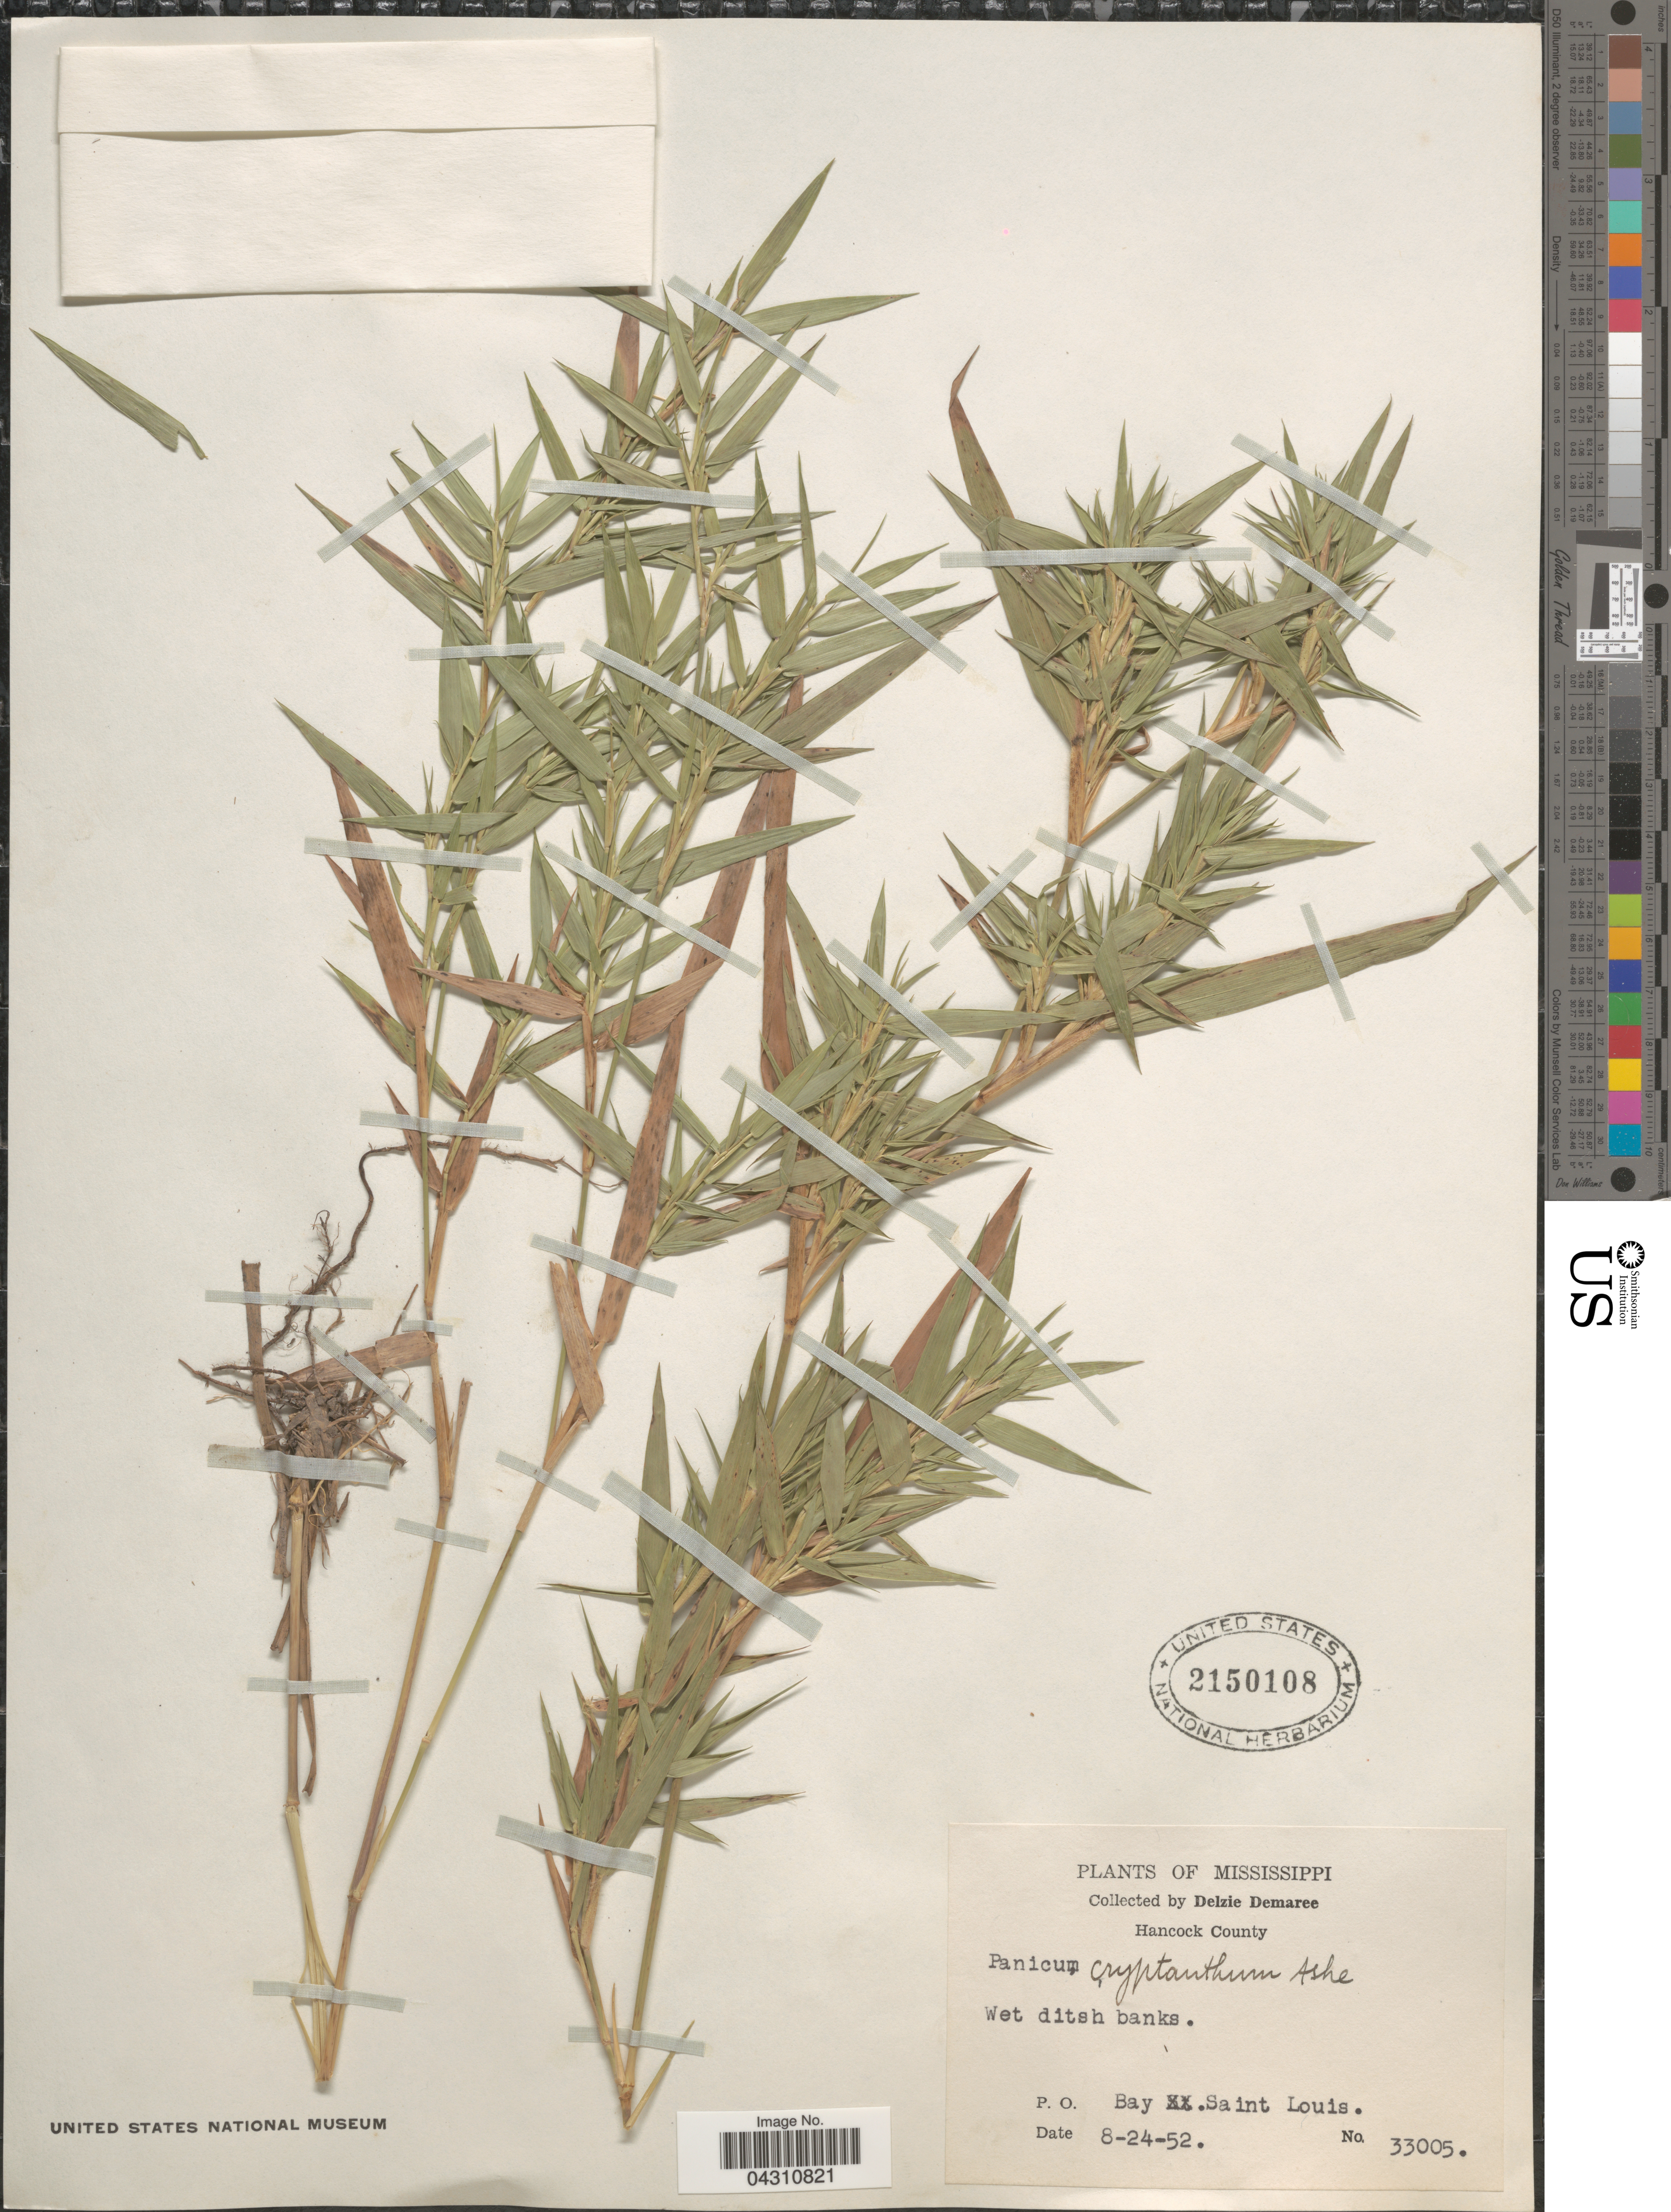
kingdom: Plantae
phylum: Tracheophyta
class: Liliopsida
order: Poales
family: Poaceae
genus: Dichanthelium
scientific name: Dichanthelium scabriusculum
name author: (Elliott) Gould & C.A. Clark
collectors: D. Demaree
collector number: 33005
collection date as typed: Transcribed d/m/y: 24/8/52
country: United States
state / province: Mississippi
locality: Hancock County. P. O. Bay. Saint Louis.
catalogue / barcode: US 2150108